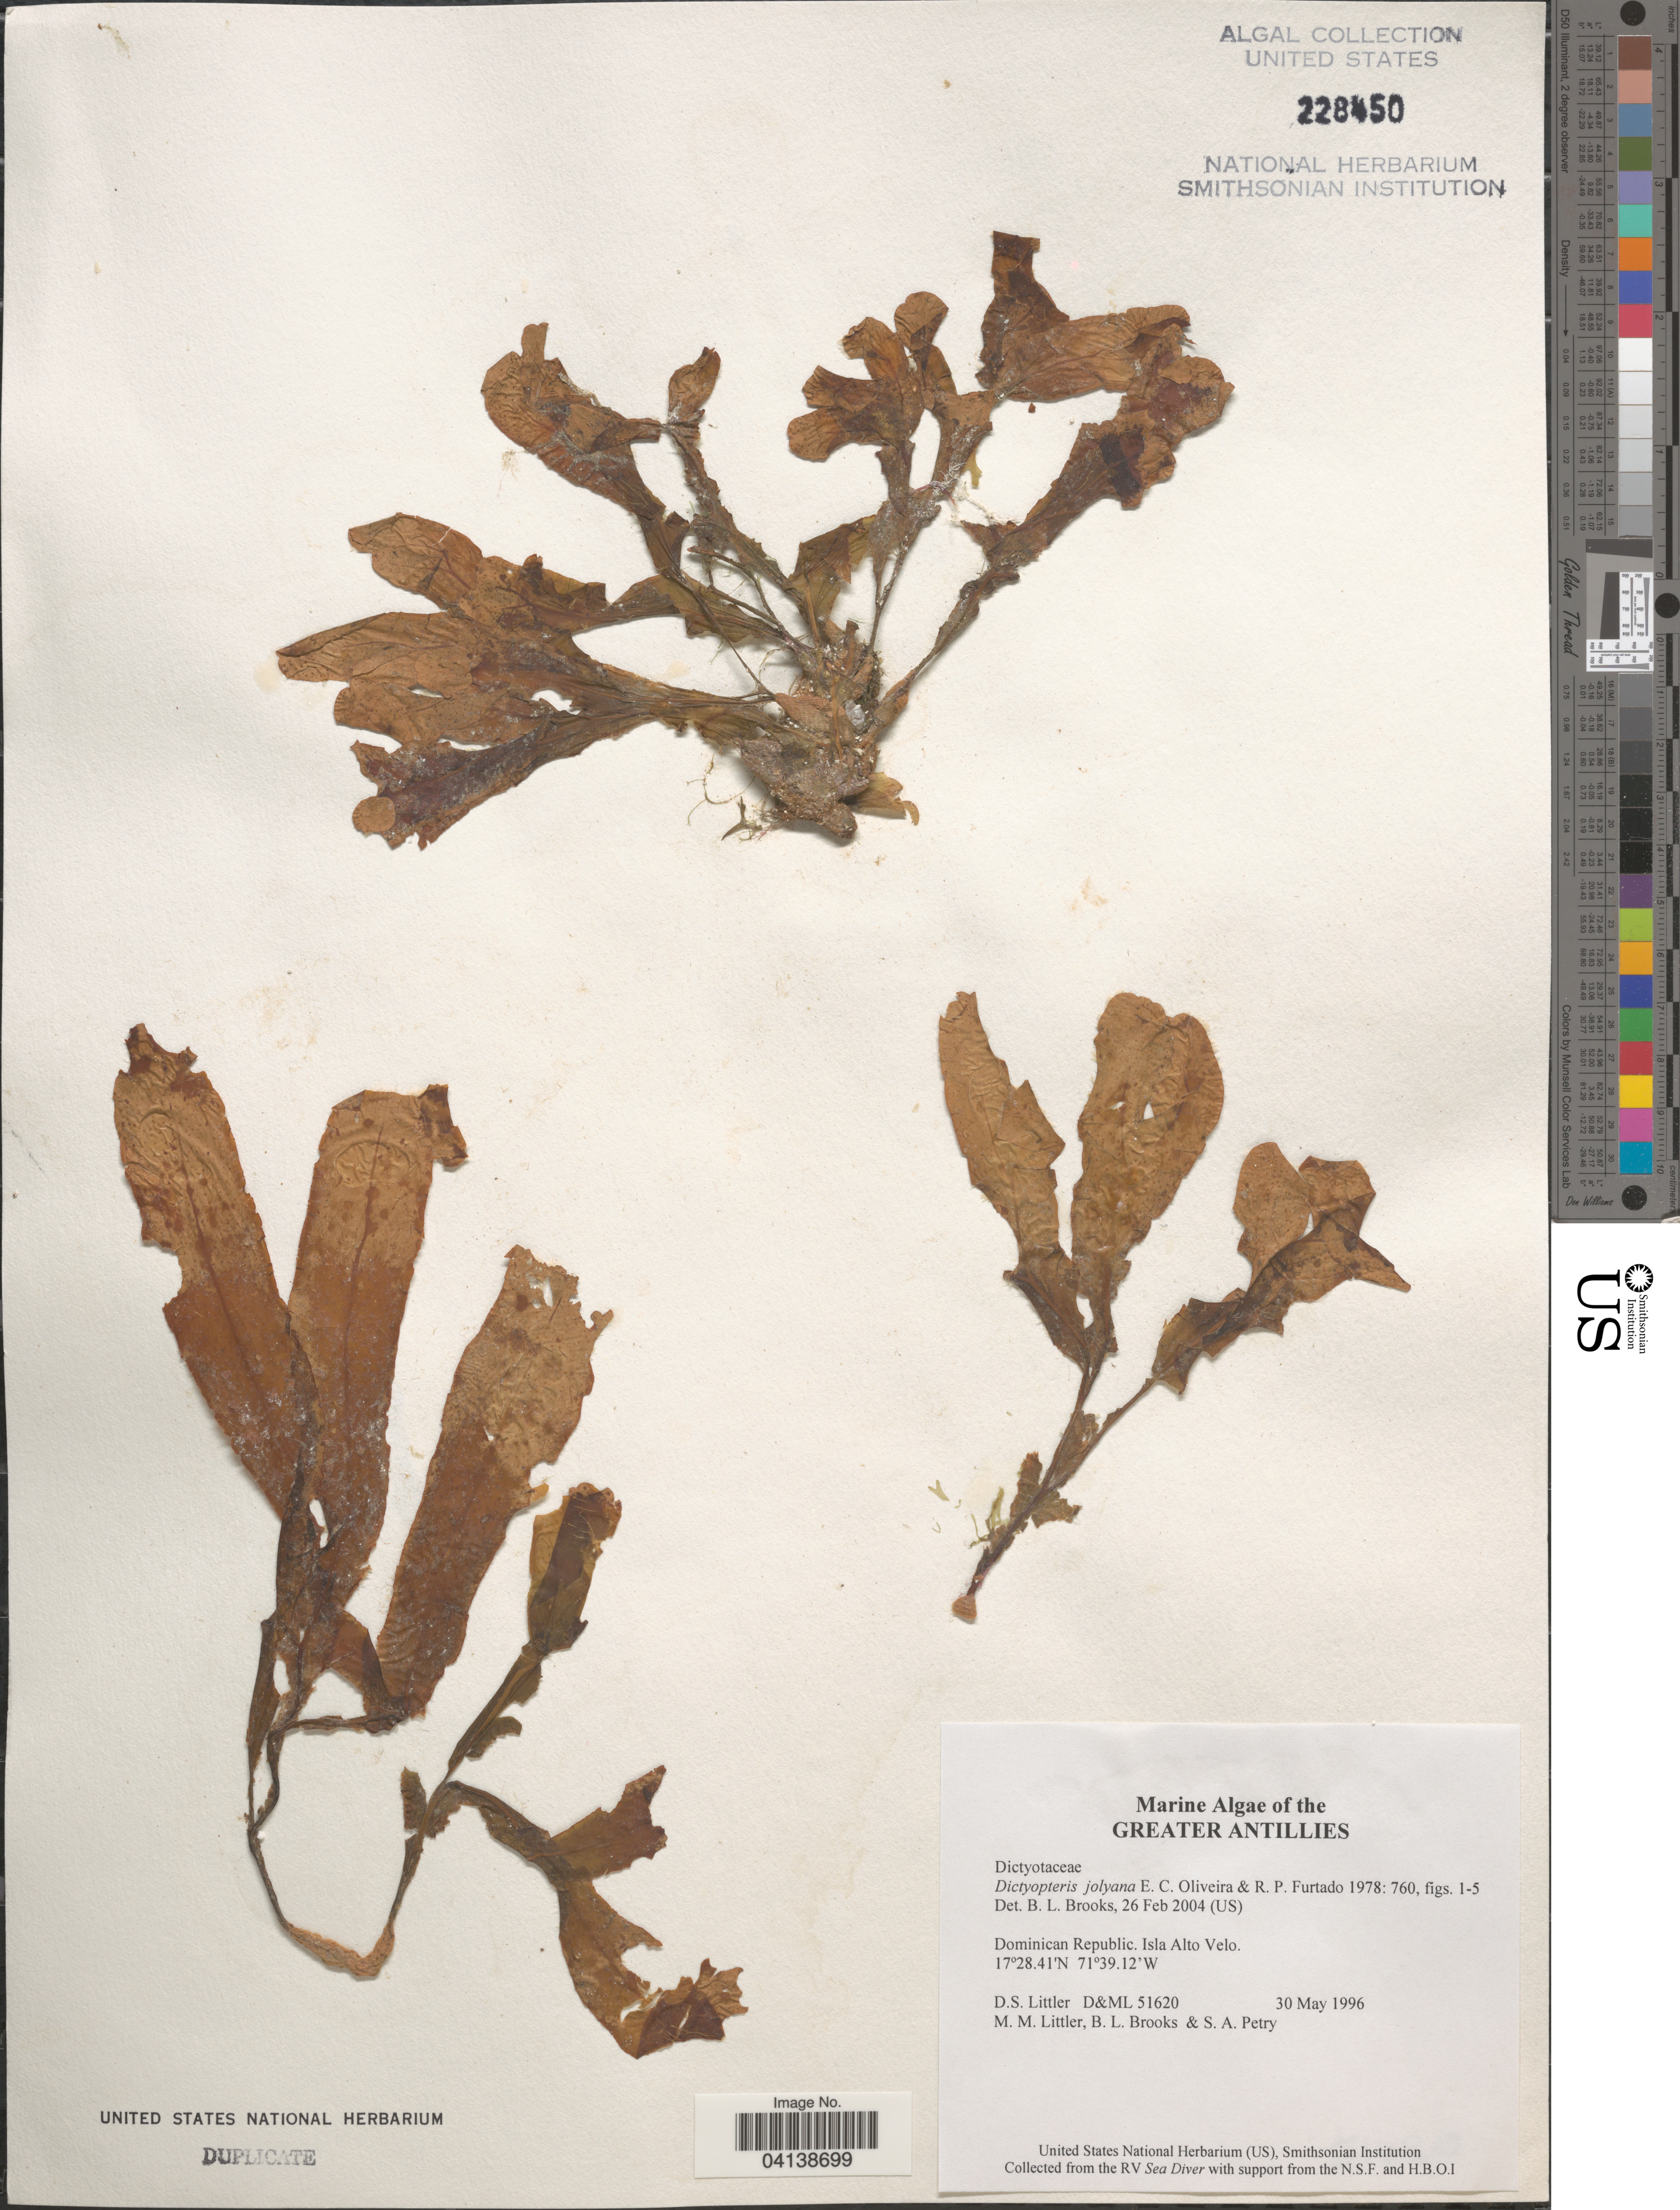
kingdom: Chromista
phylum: Ochrophyta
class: Phaeophyceae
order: Dictyotales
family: Dictyotaceae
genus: Dictyopteris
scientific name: Dictyopteris jolyana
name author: E.C. Oliveira & R.P. Furtado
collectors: D. S. Littler, B. Brooks & S. Petry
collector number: D&ML51620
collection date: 1996-05-30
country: Dominican Republic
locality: Greater Antillies. Isla Alto Velo.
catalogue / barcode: US 228450